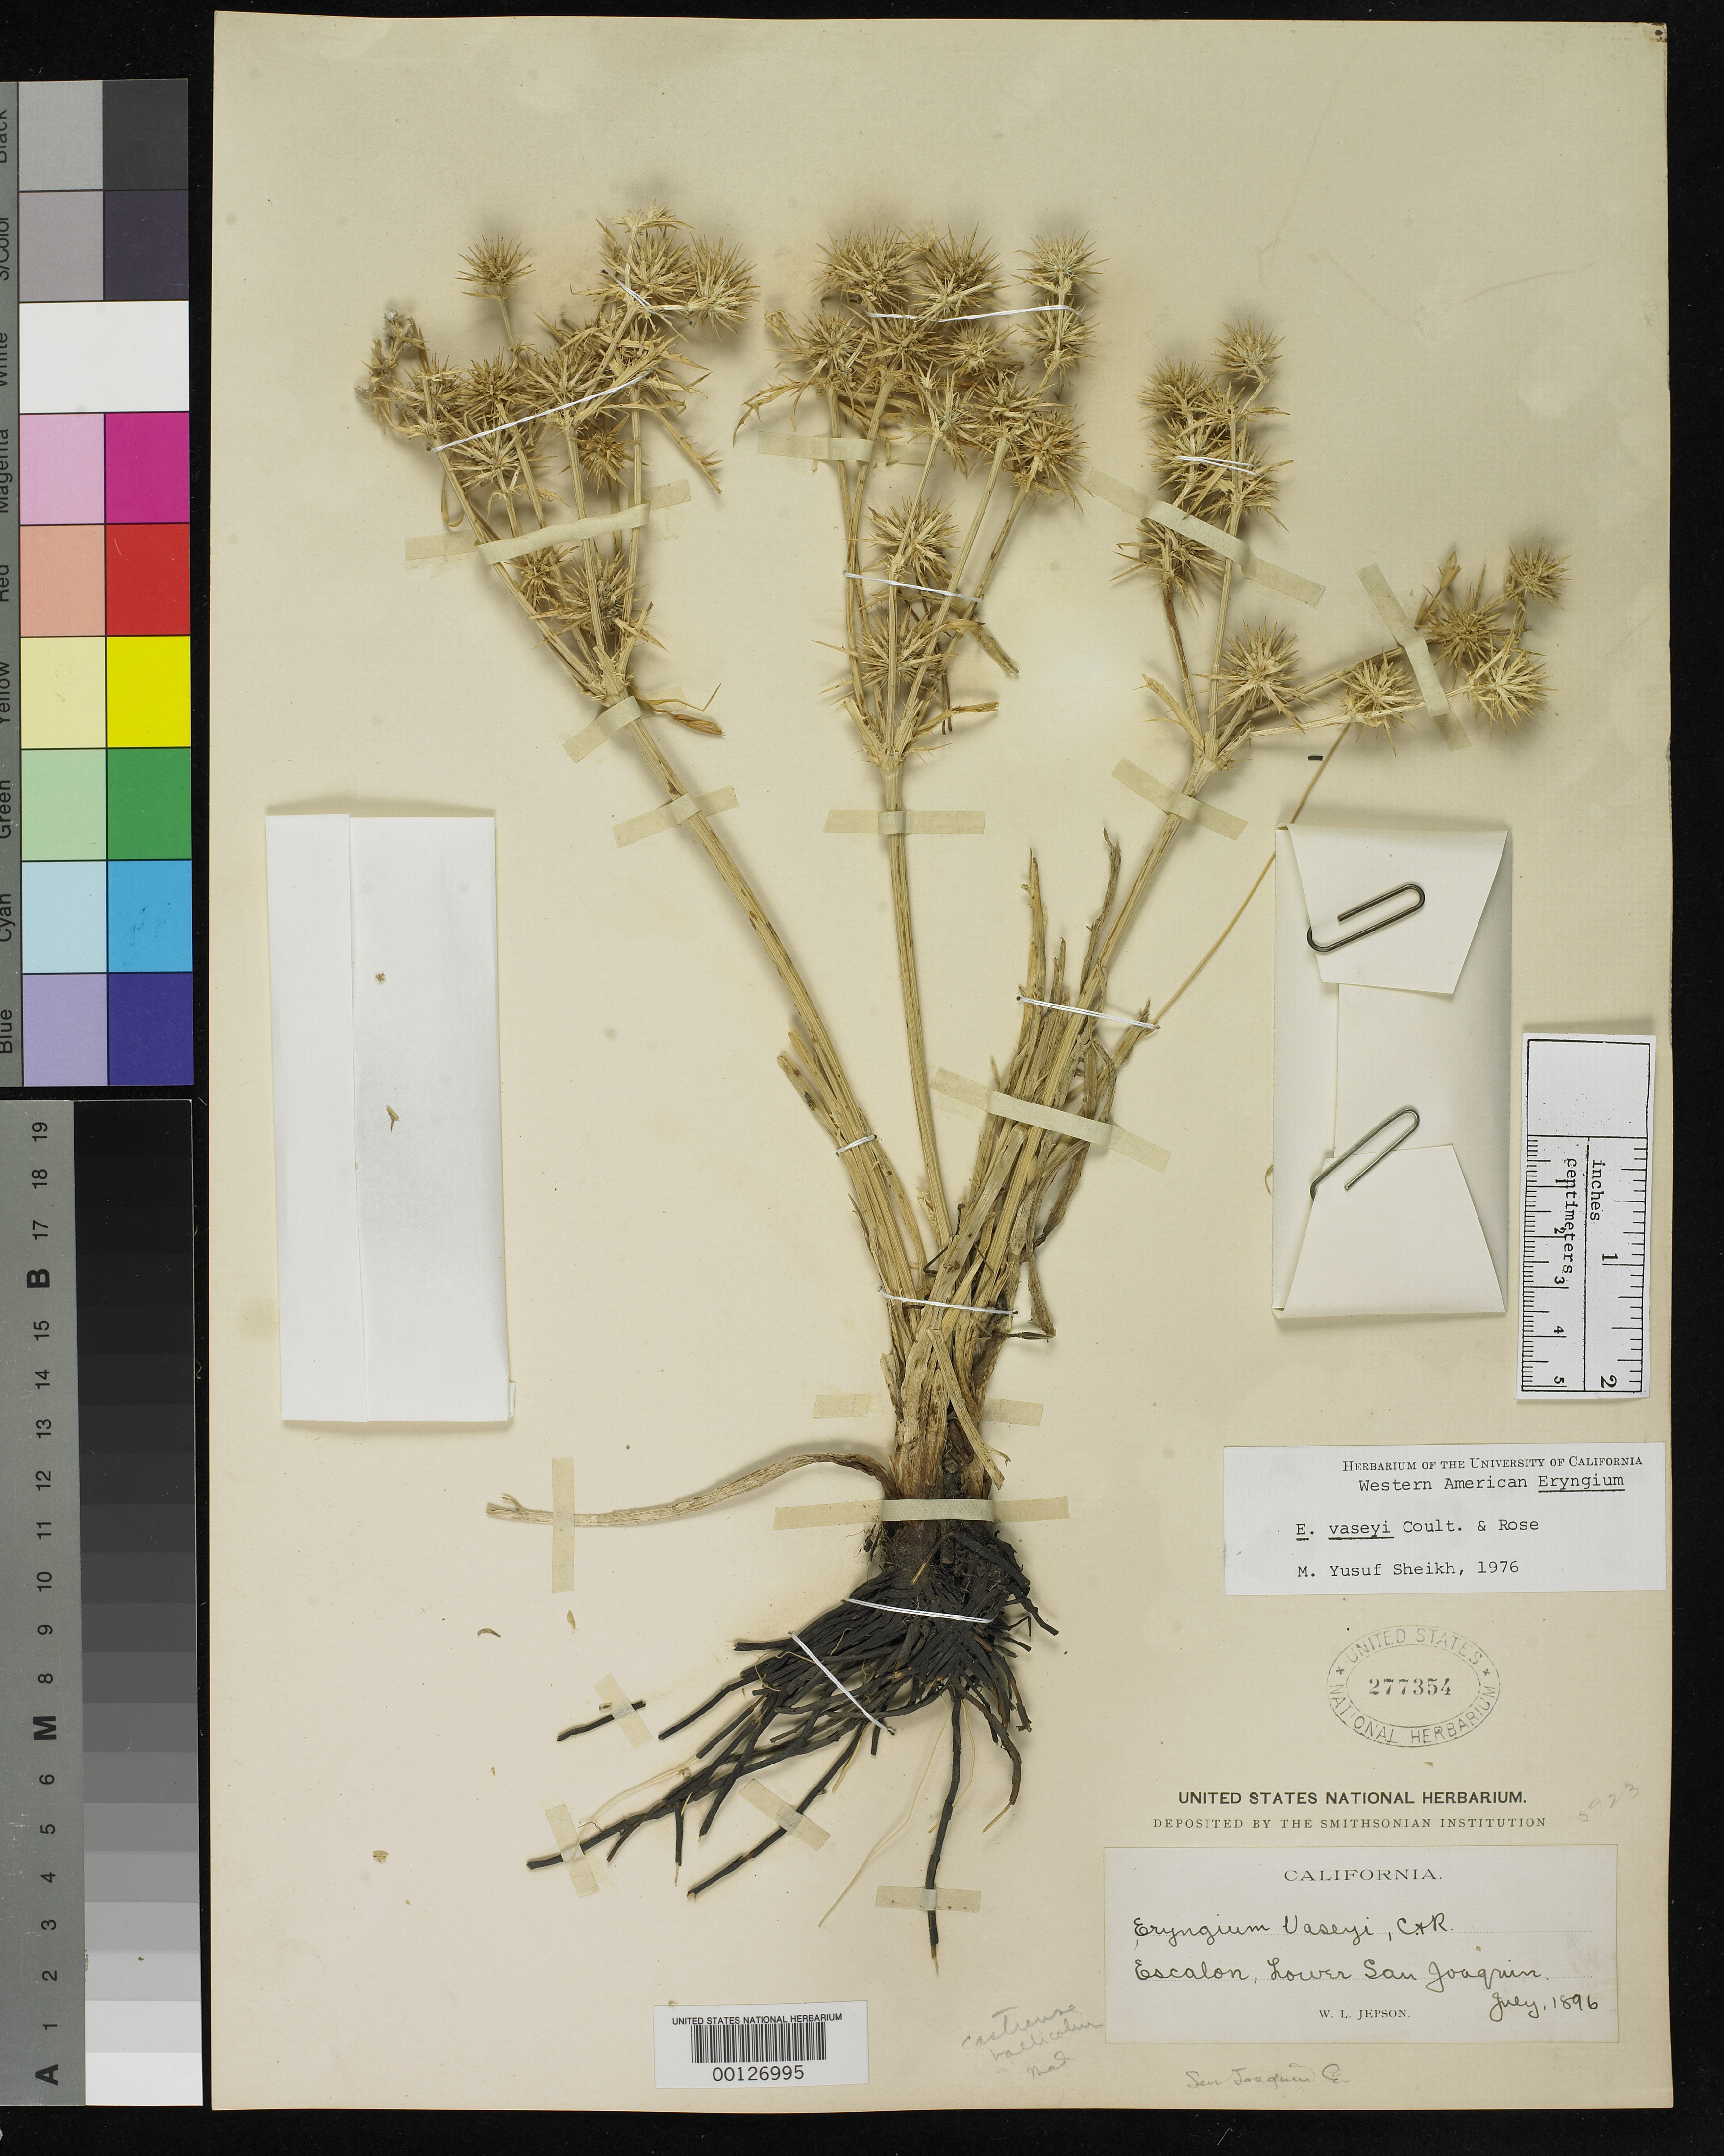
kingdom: Plantae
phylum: Tracheophyta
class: Magnoliopsida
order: Apiales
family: Apiaceae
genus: Eryngium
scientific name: Eryngium castrense var. vallicola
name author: Jeps.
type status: Type Collection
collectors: W. L. Jepson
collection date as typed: Jul 1896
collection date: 1896-07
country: United States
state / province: California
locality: Escalon, lower San Joaquin Valley.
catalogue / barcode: US 277354